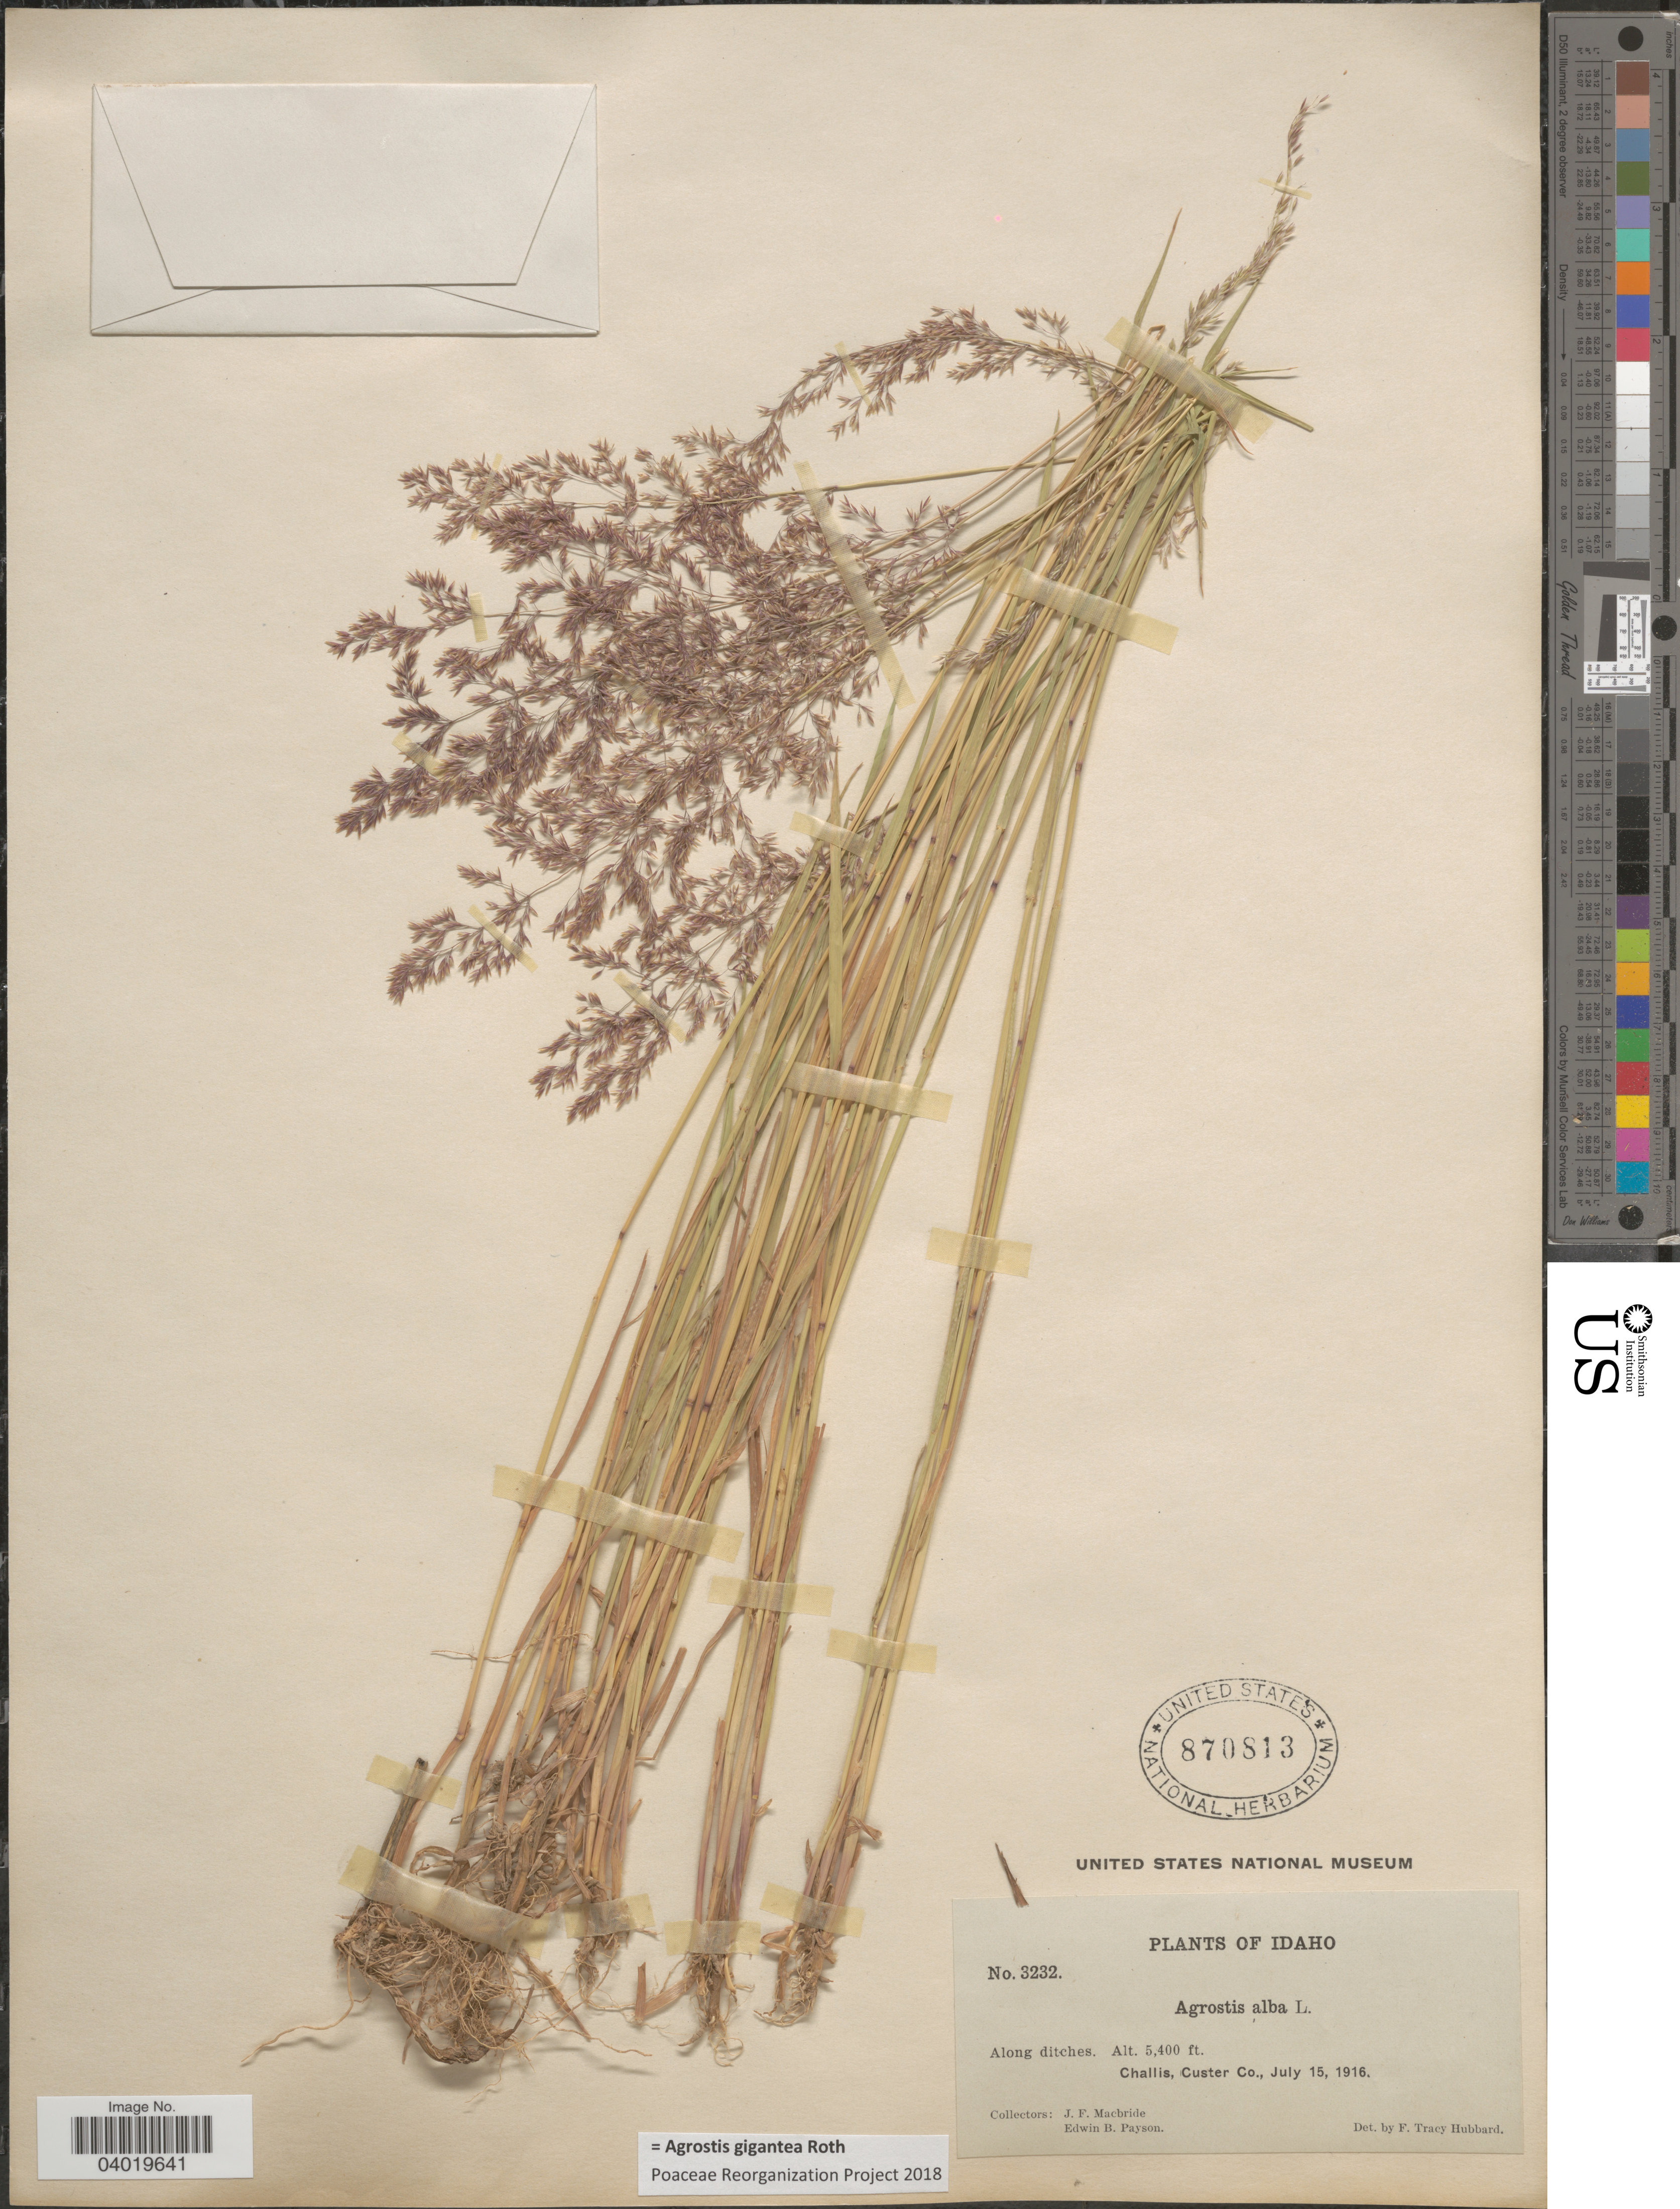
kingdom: Plantae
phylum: Tracheophyta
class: Liliopsida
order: Poales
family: Poaceae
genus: Agrostis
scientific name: Agrostis gigantea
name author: Roth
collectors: J. F. Macbride & E. B. Payson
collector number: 3232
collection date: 1916-07-15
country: United States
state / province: Idaho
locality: Challis, Custer Co.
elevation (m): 1646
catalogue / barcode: US 870813